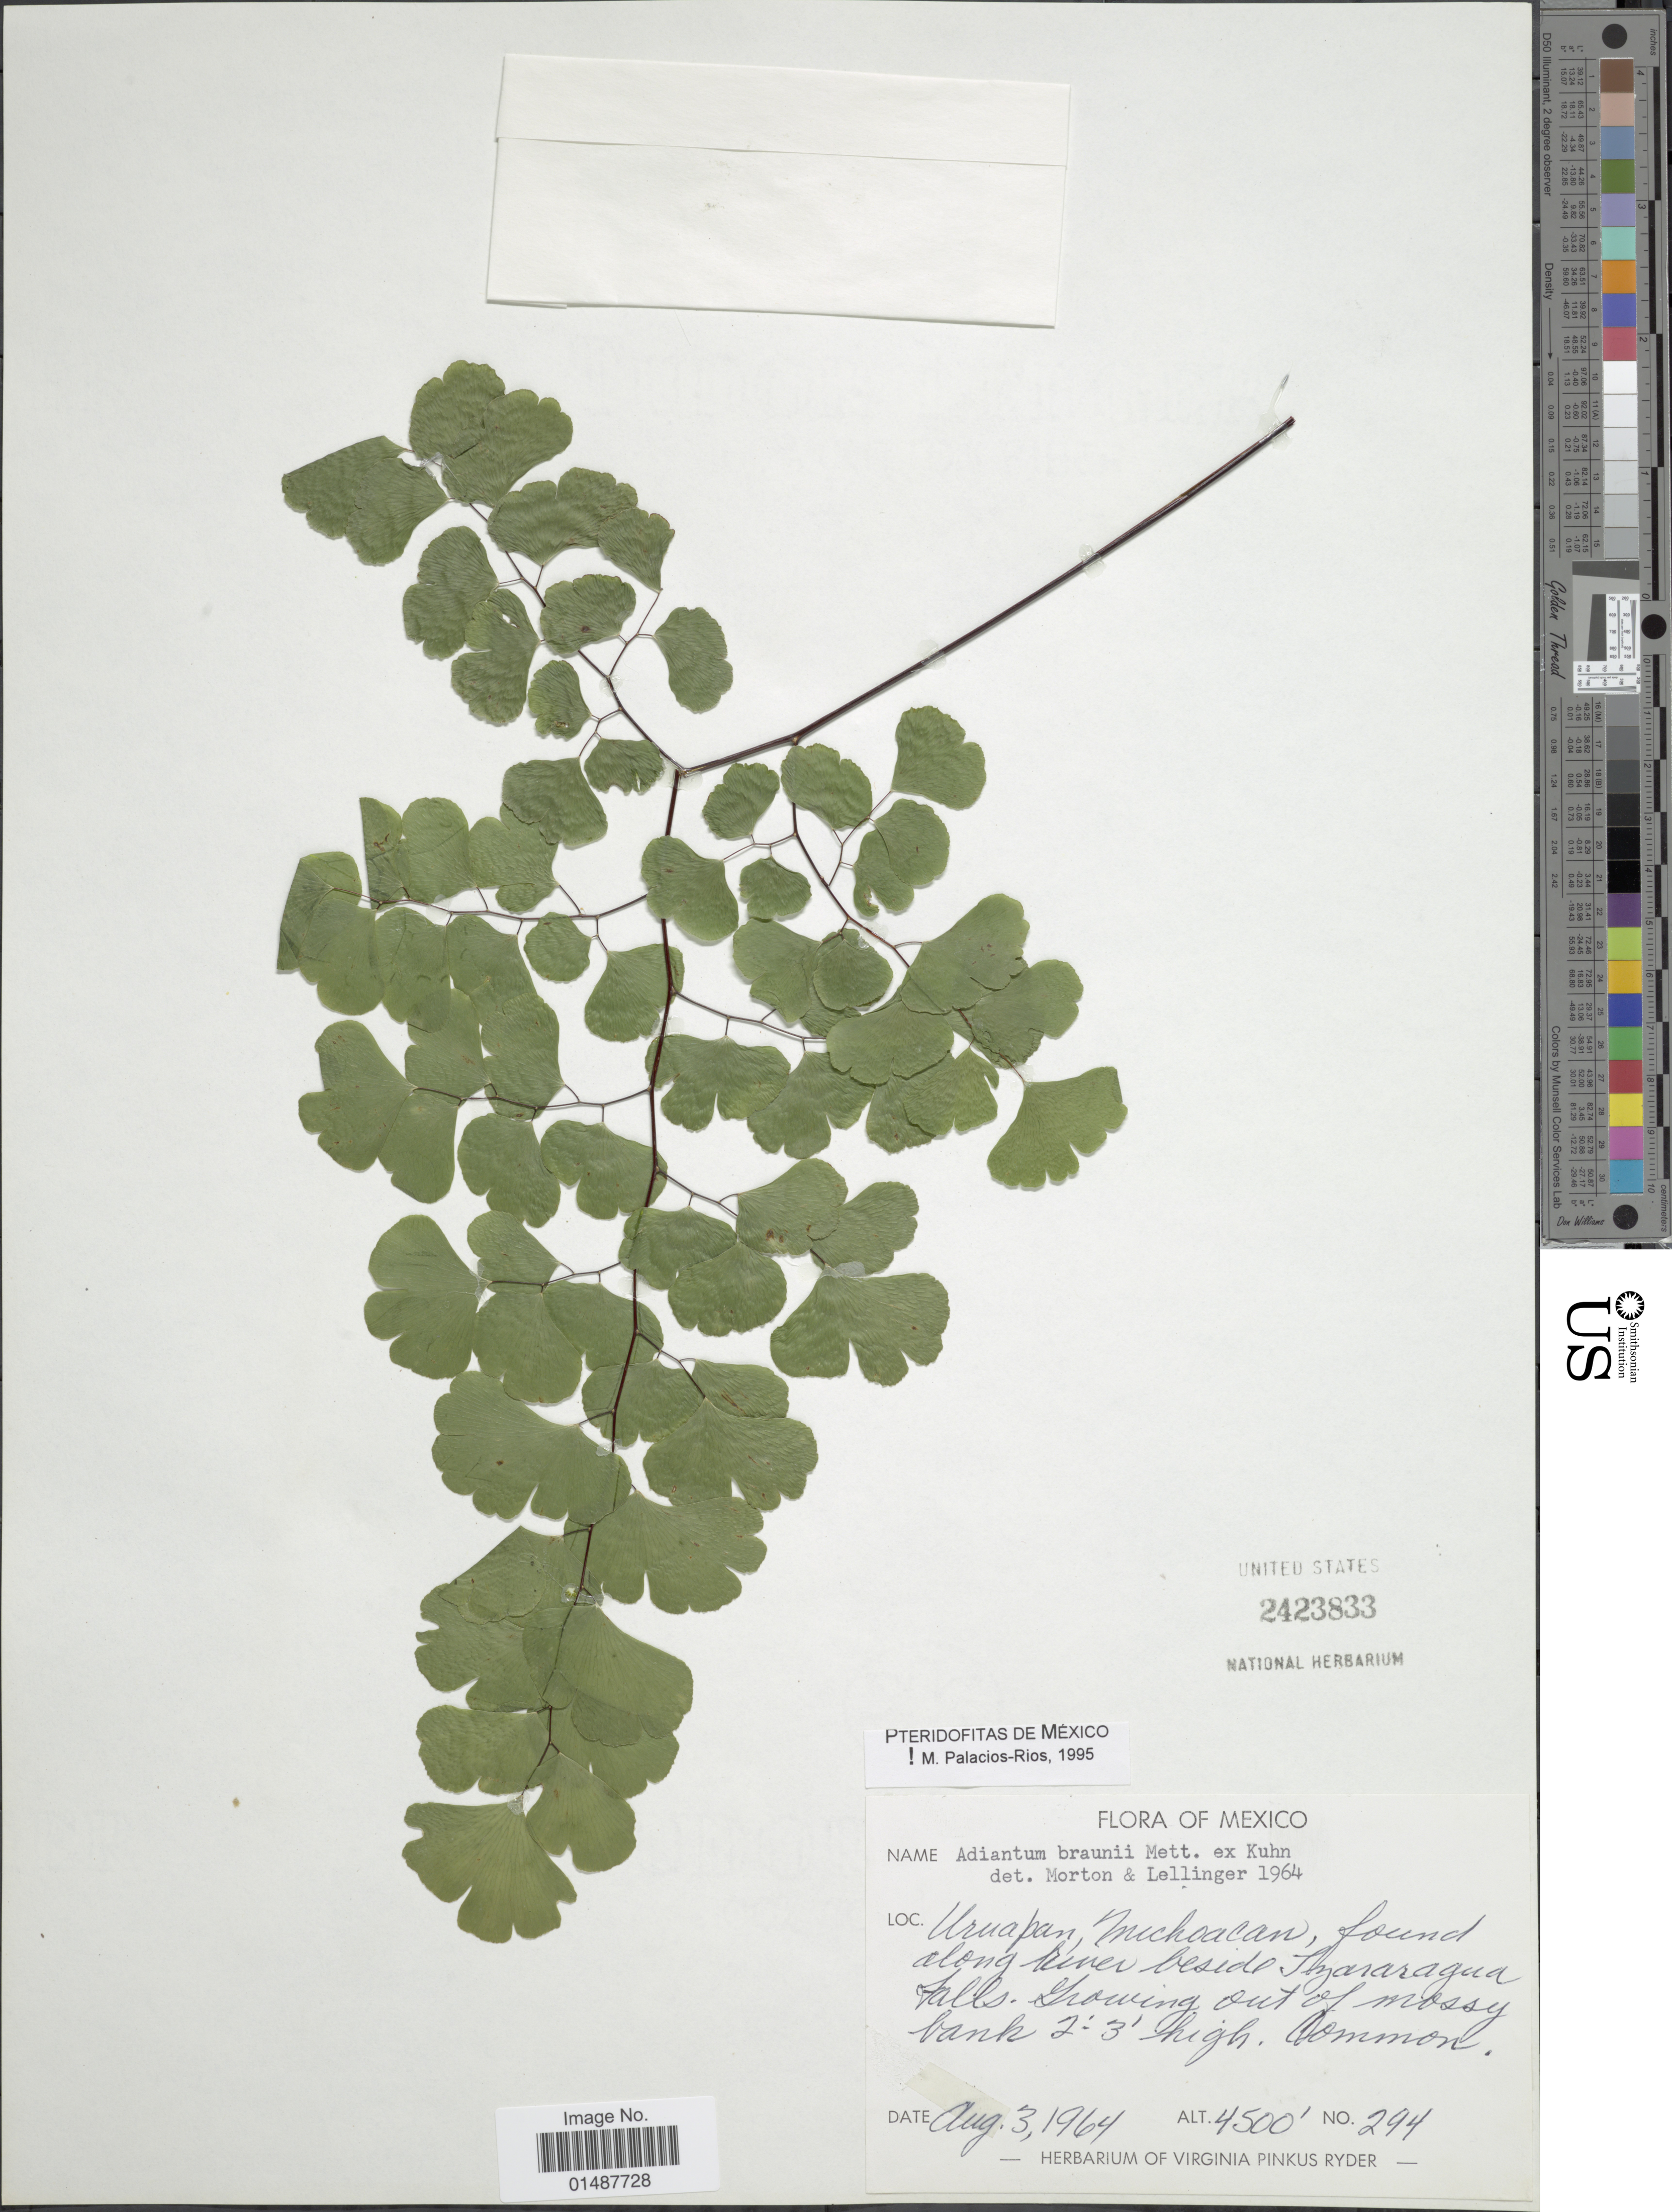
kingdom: Plantae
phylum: Tracheophyta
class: Polypodiopsida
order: Polypodiales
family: Pteridaceae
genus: Adiantum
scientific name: Adiantum braunii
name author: Mett. ex Kuhn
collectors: ex herb. Virginia Pinkus Ryder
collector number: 294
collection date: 1964-08-03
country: Mexico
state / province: Michoacán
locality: Uruapan, found along river beside Inararagua Falls [interpreted]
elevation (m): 1372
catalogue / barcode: US 2423833